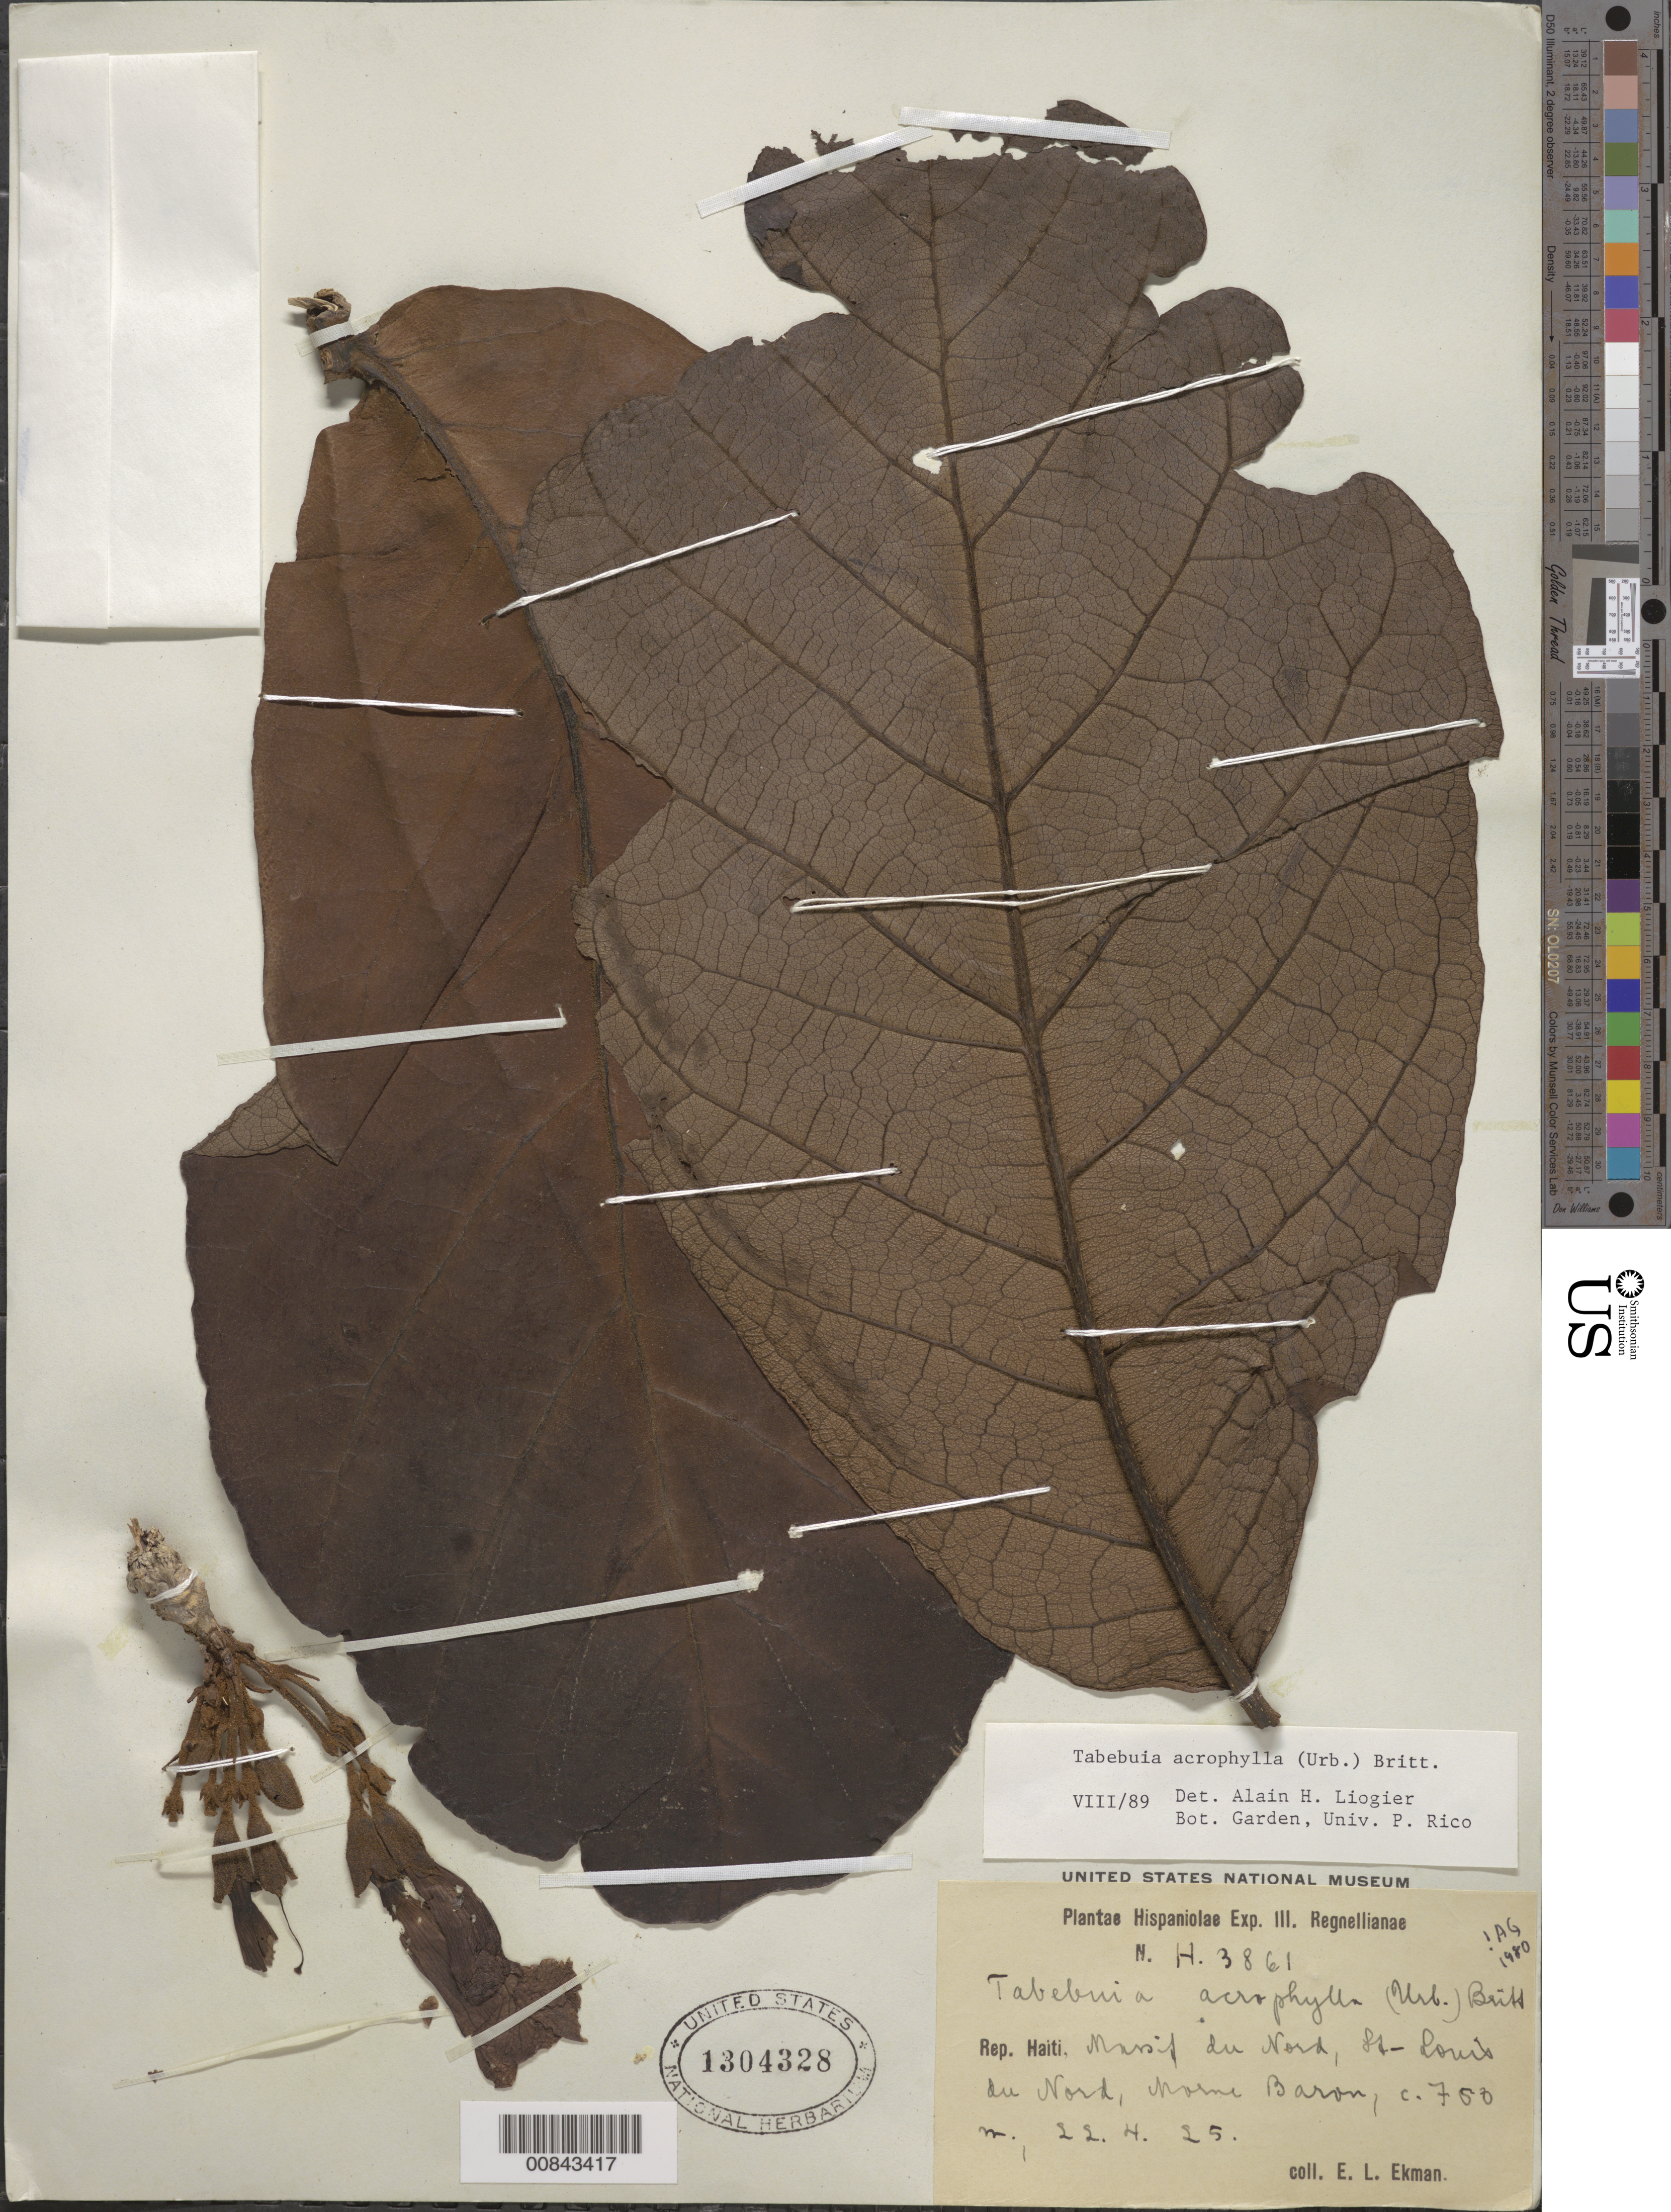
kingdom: Plantae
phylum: Tracheophyta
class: Magnoliopsida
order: Lamiales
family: Bignoniaceae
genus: Tabebuia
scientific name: Tabebuia acrophylla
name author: (Urb.) Britton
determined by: Liogier, Alain H.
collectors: E. L. Ekman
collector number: H 3861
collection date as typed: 22 Apr 1925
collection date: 1925-04-22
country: Haiti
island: Hispaniola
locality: Massif du Nord, St. Louis du Nord, Morne Baron.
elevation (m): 750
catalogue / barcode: US 1304328